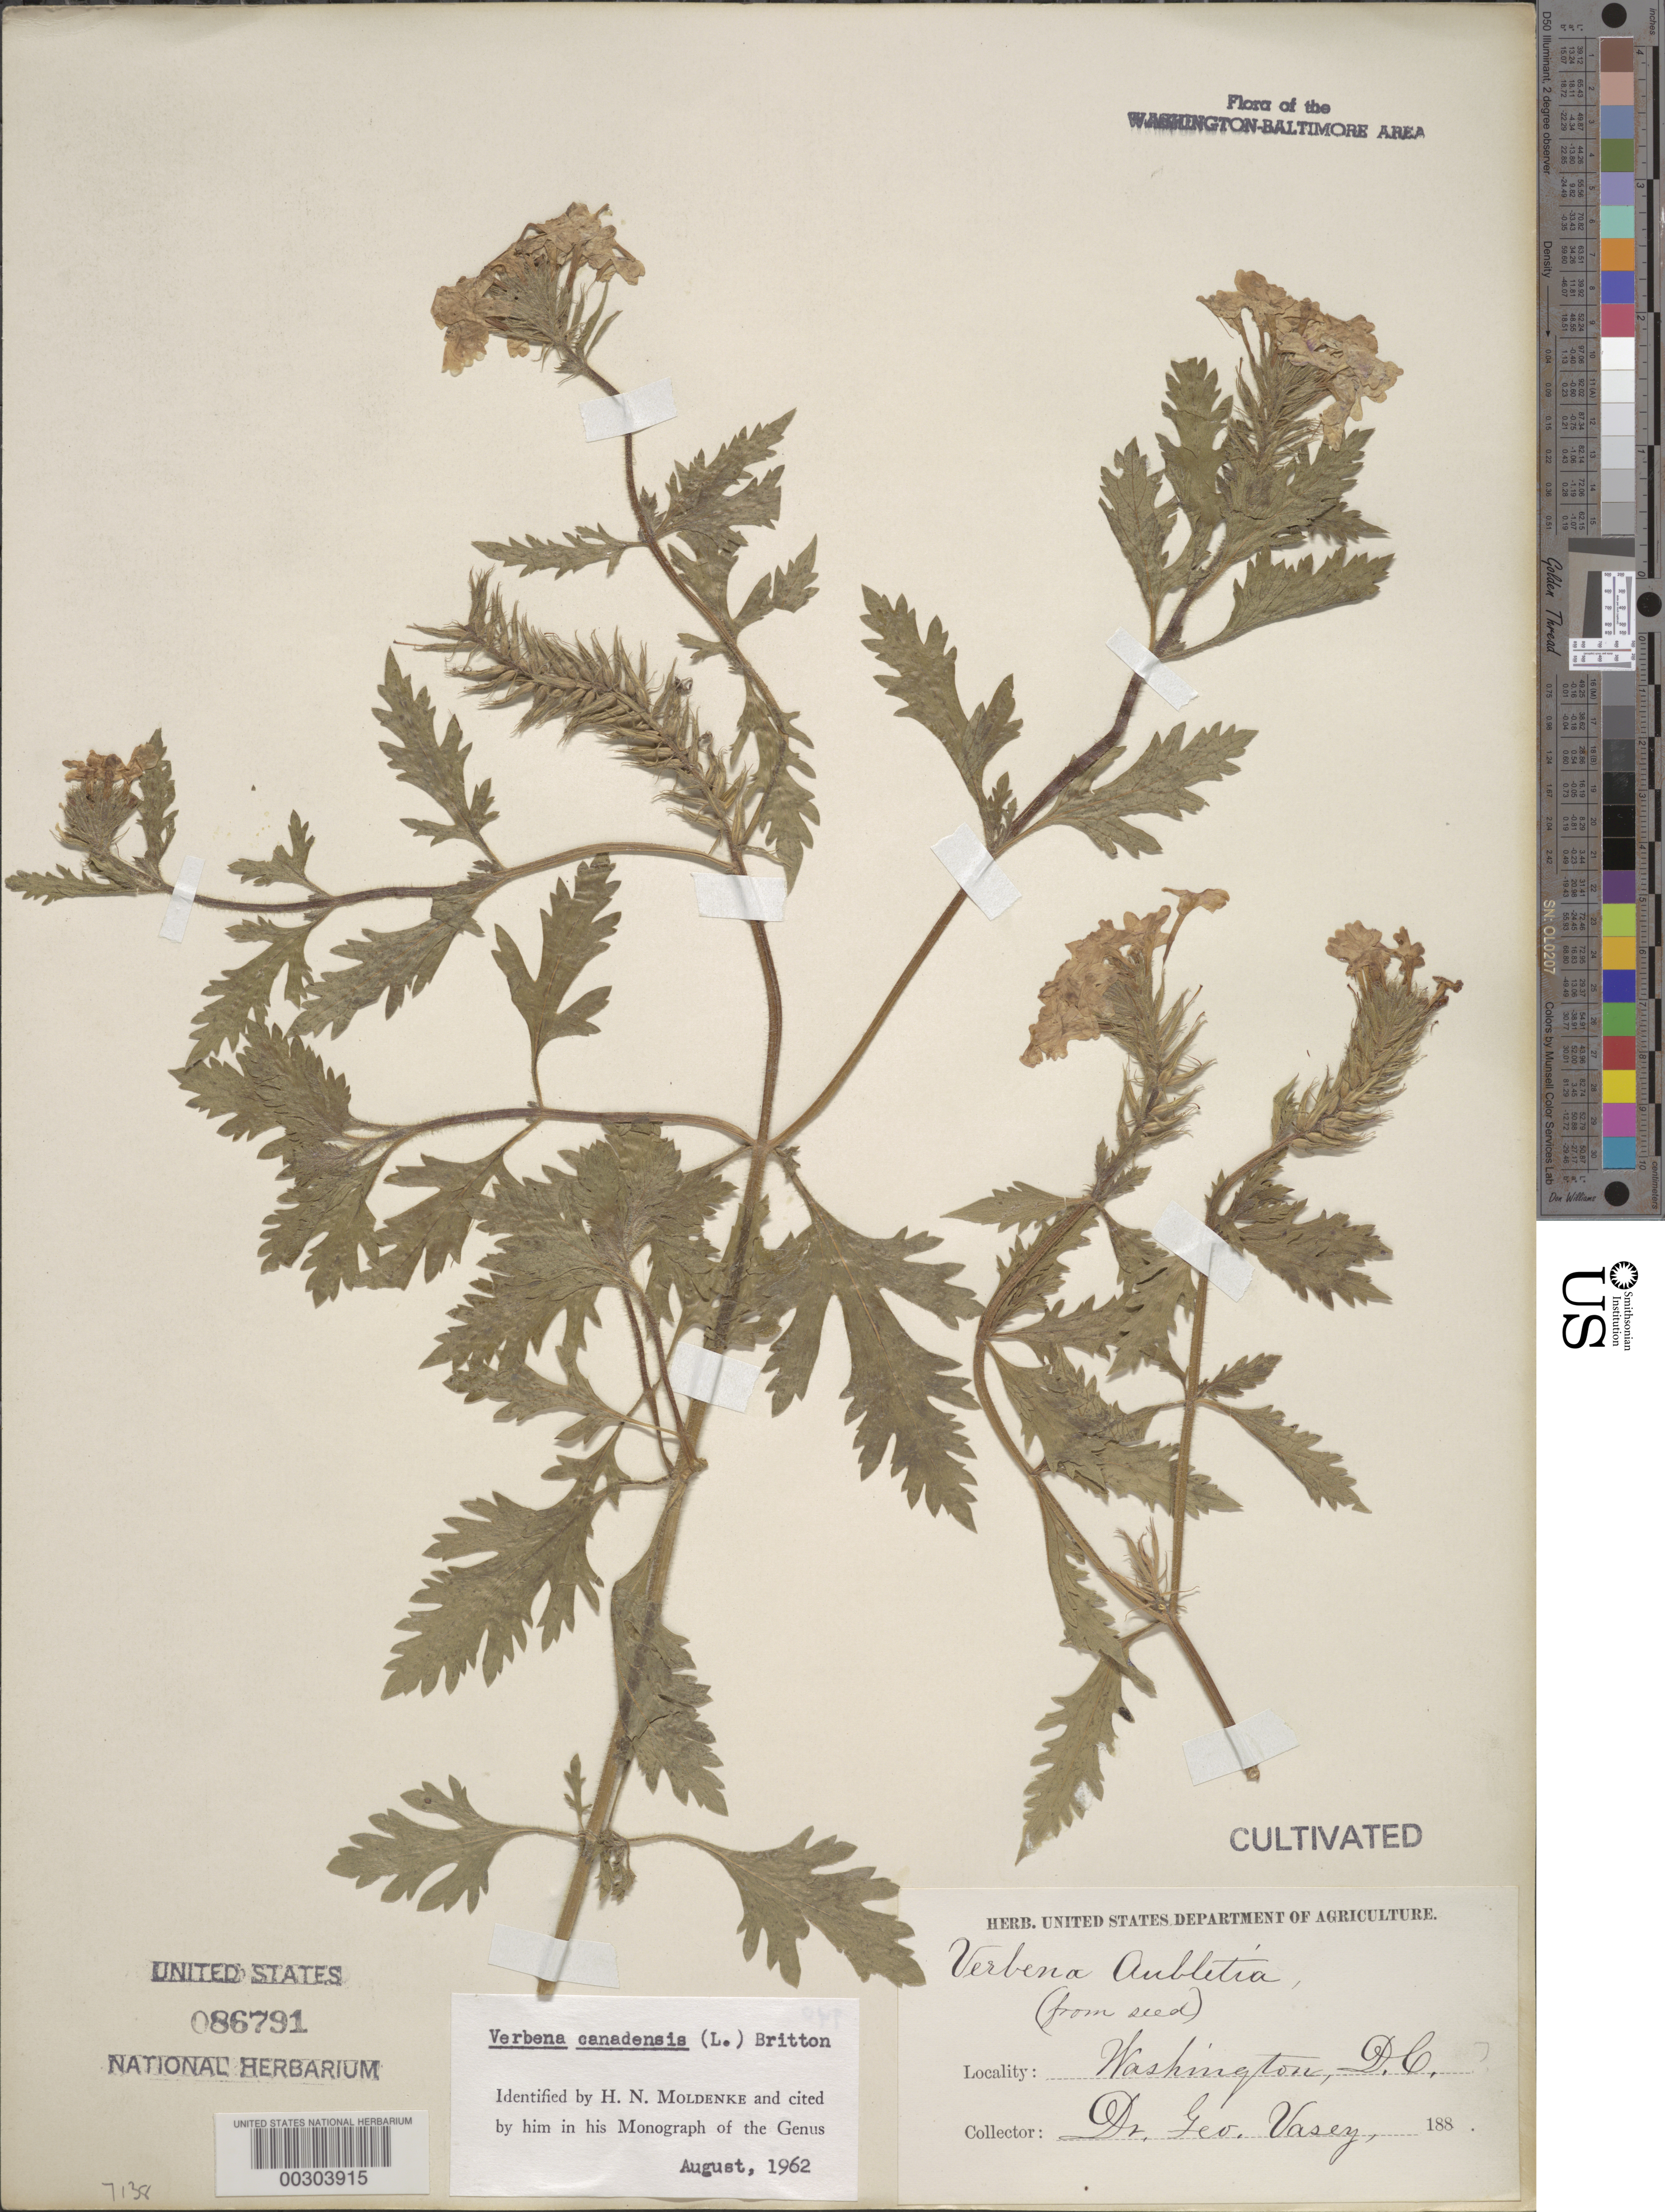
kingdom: Plantae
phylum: Tracheophyta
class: Magnoliopsida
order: Lamiales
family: Verbenaceae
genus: Verbena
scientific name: Verbena canadensis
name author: (L.) Britton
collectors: G. R. Vasey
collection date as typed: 188-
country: United States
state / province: District of Columbia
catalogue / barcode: US 86791